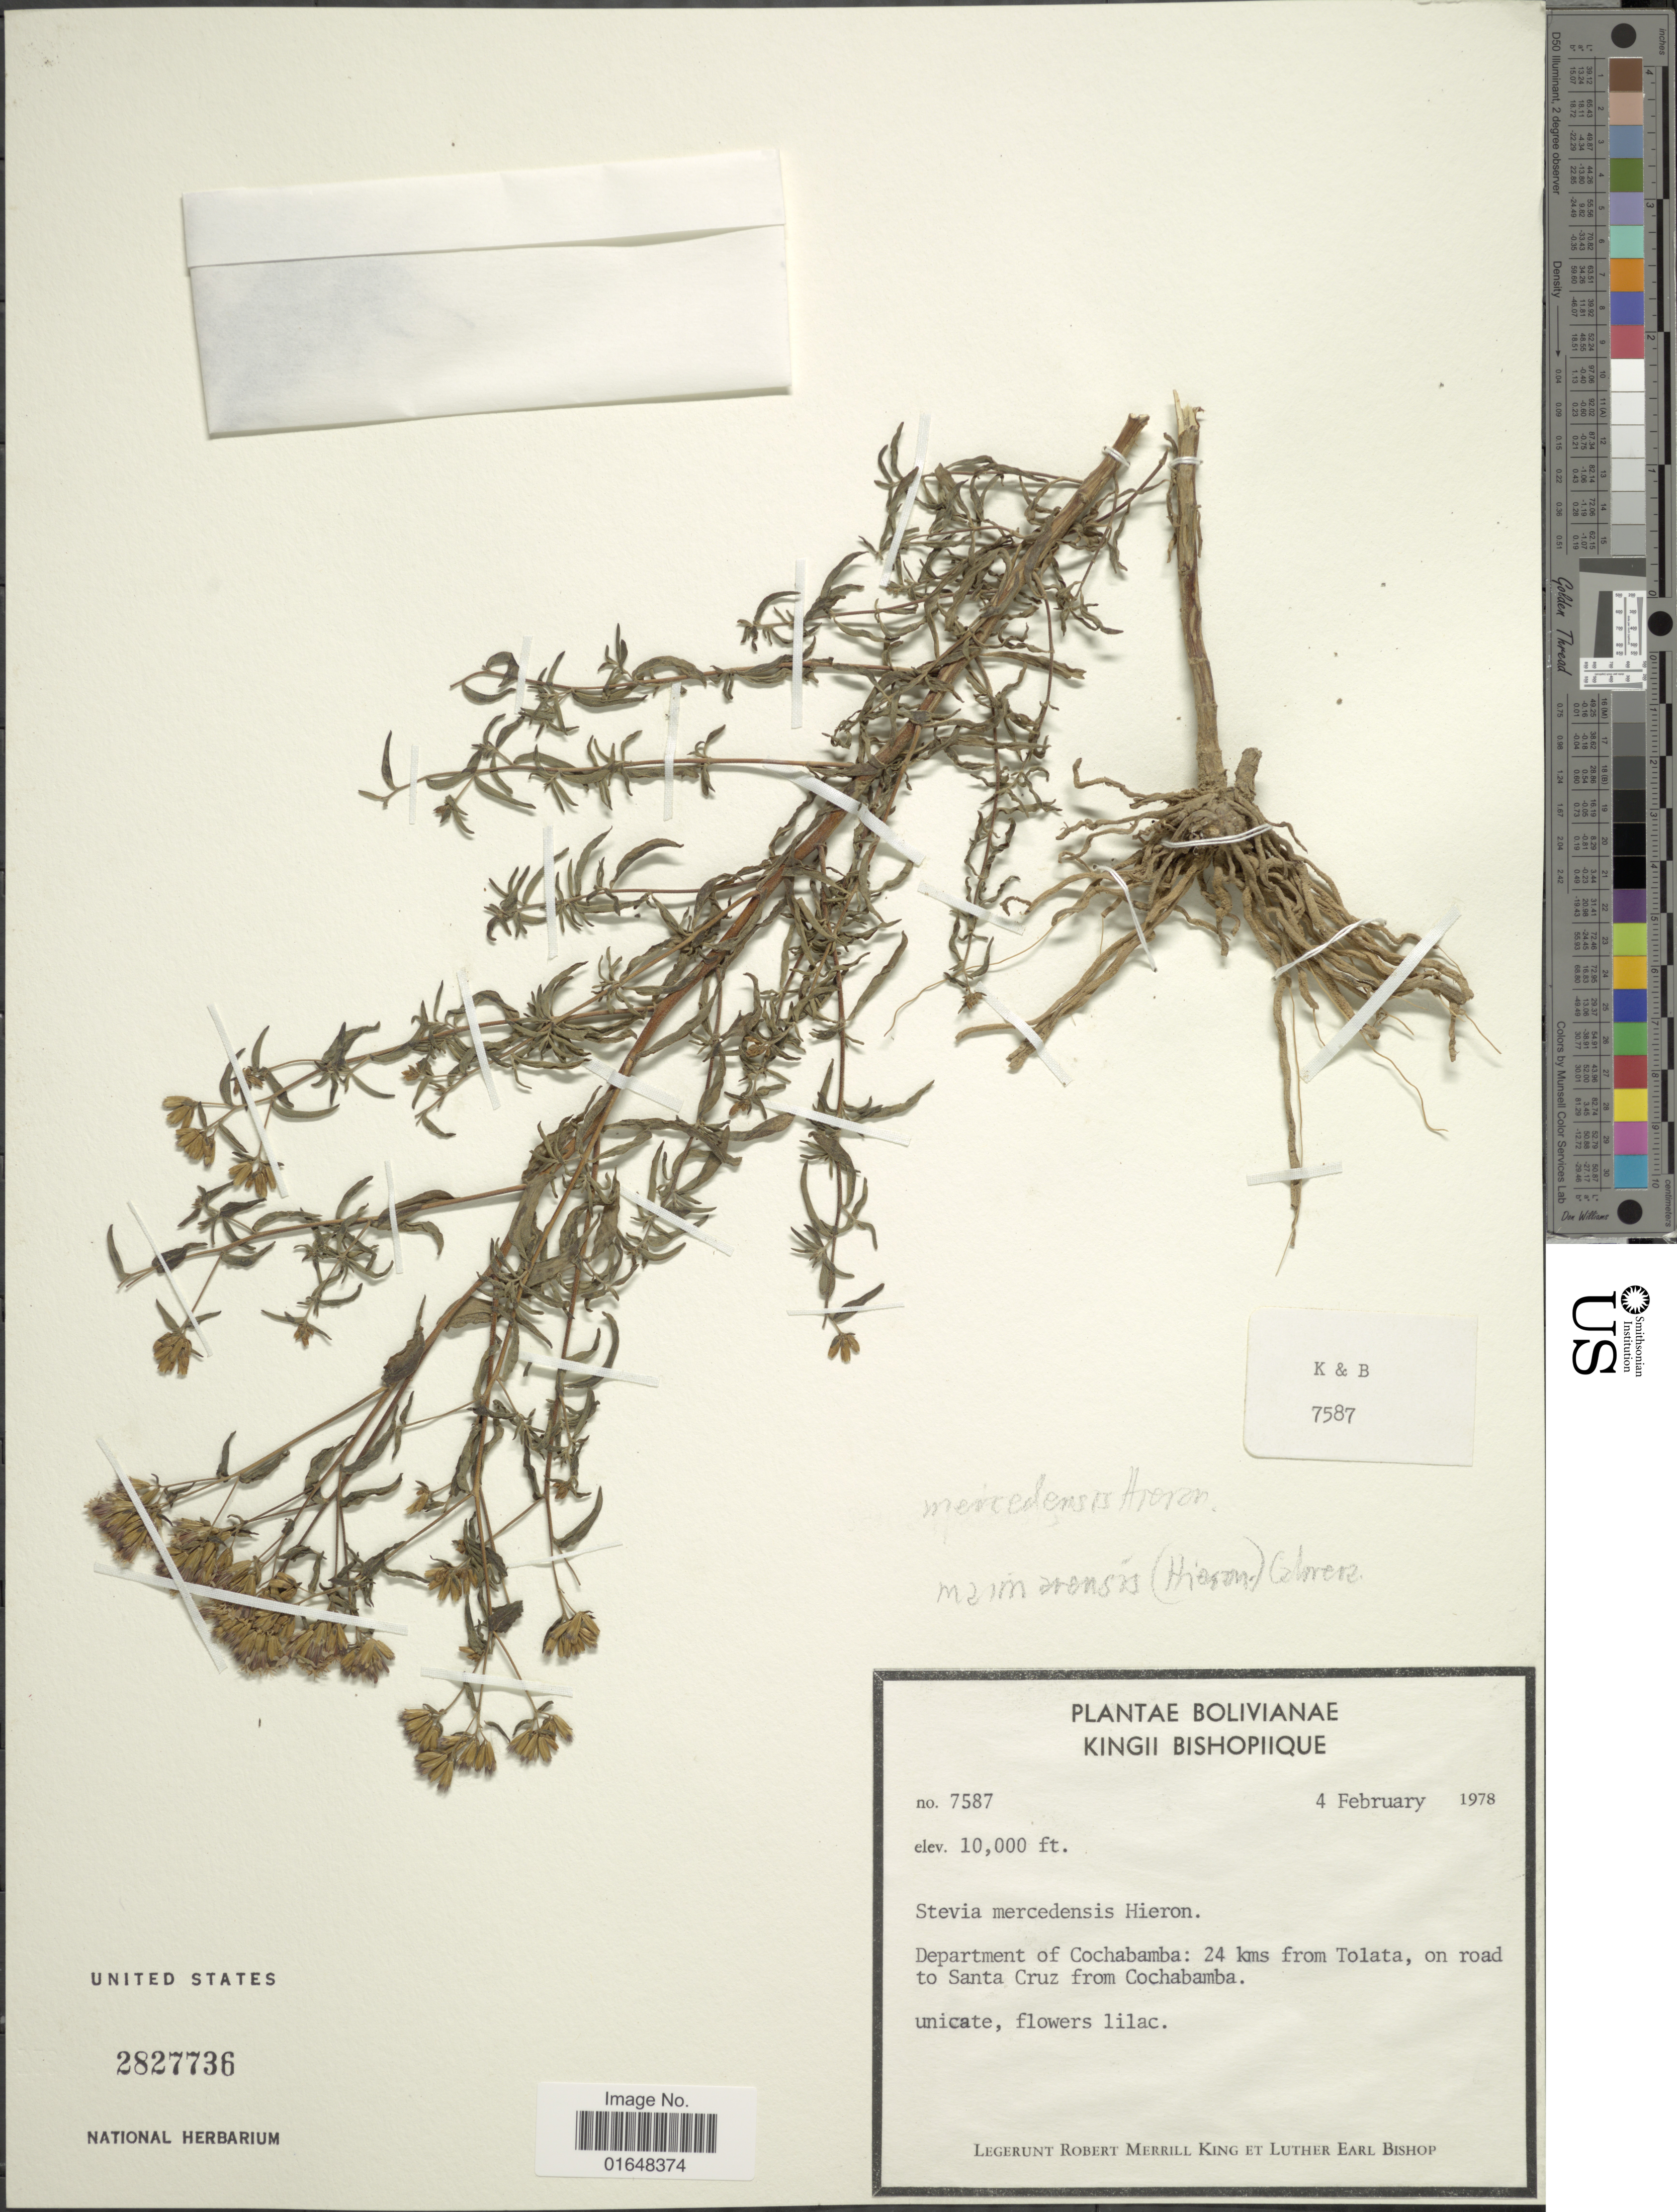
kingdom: Plantae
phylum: Tracheophyta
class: Magnoliopsida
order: Asterales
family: Asteraceae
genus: Stevia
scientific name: Stevia maimarensis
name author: (Hieron.) Cabrera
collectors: R. M. King & L. E. Bishop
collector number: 7587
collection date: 1978-02-04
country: Bolivia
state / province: Cochabamba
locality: Department of Cochabamba: 24 kms from Tolata, on road to Santa Cruz from Cochabamba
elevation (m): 3048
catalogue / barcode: US 2827736